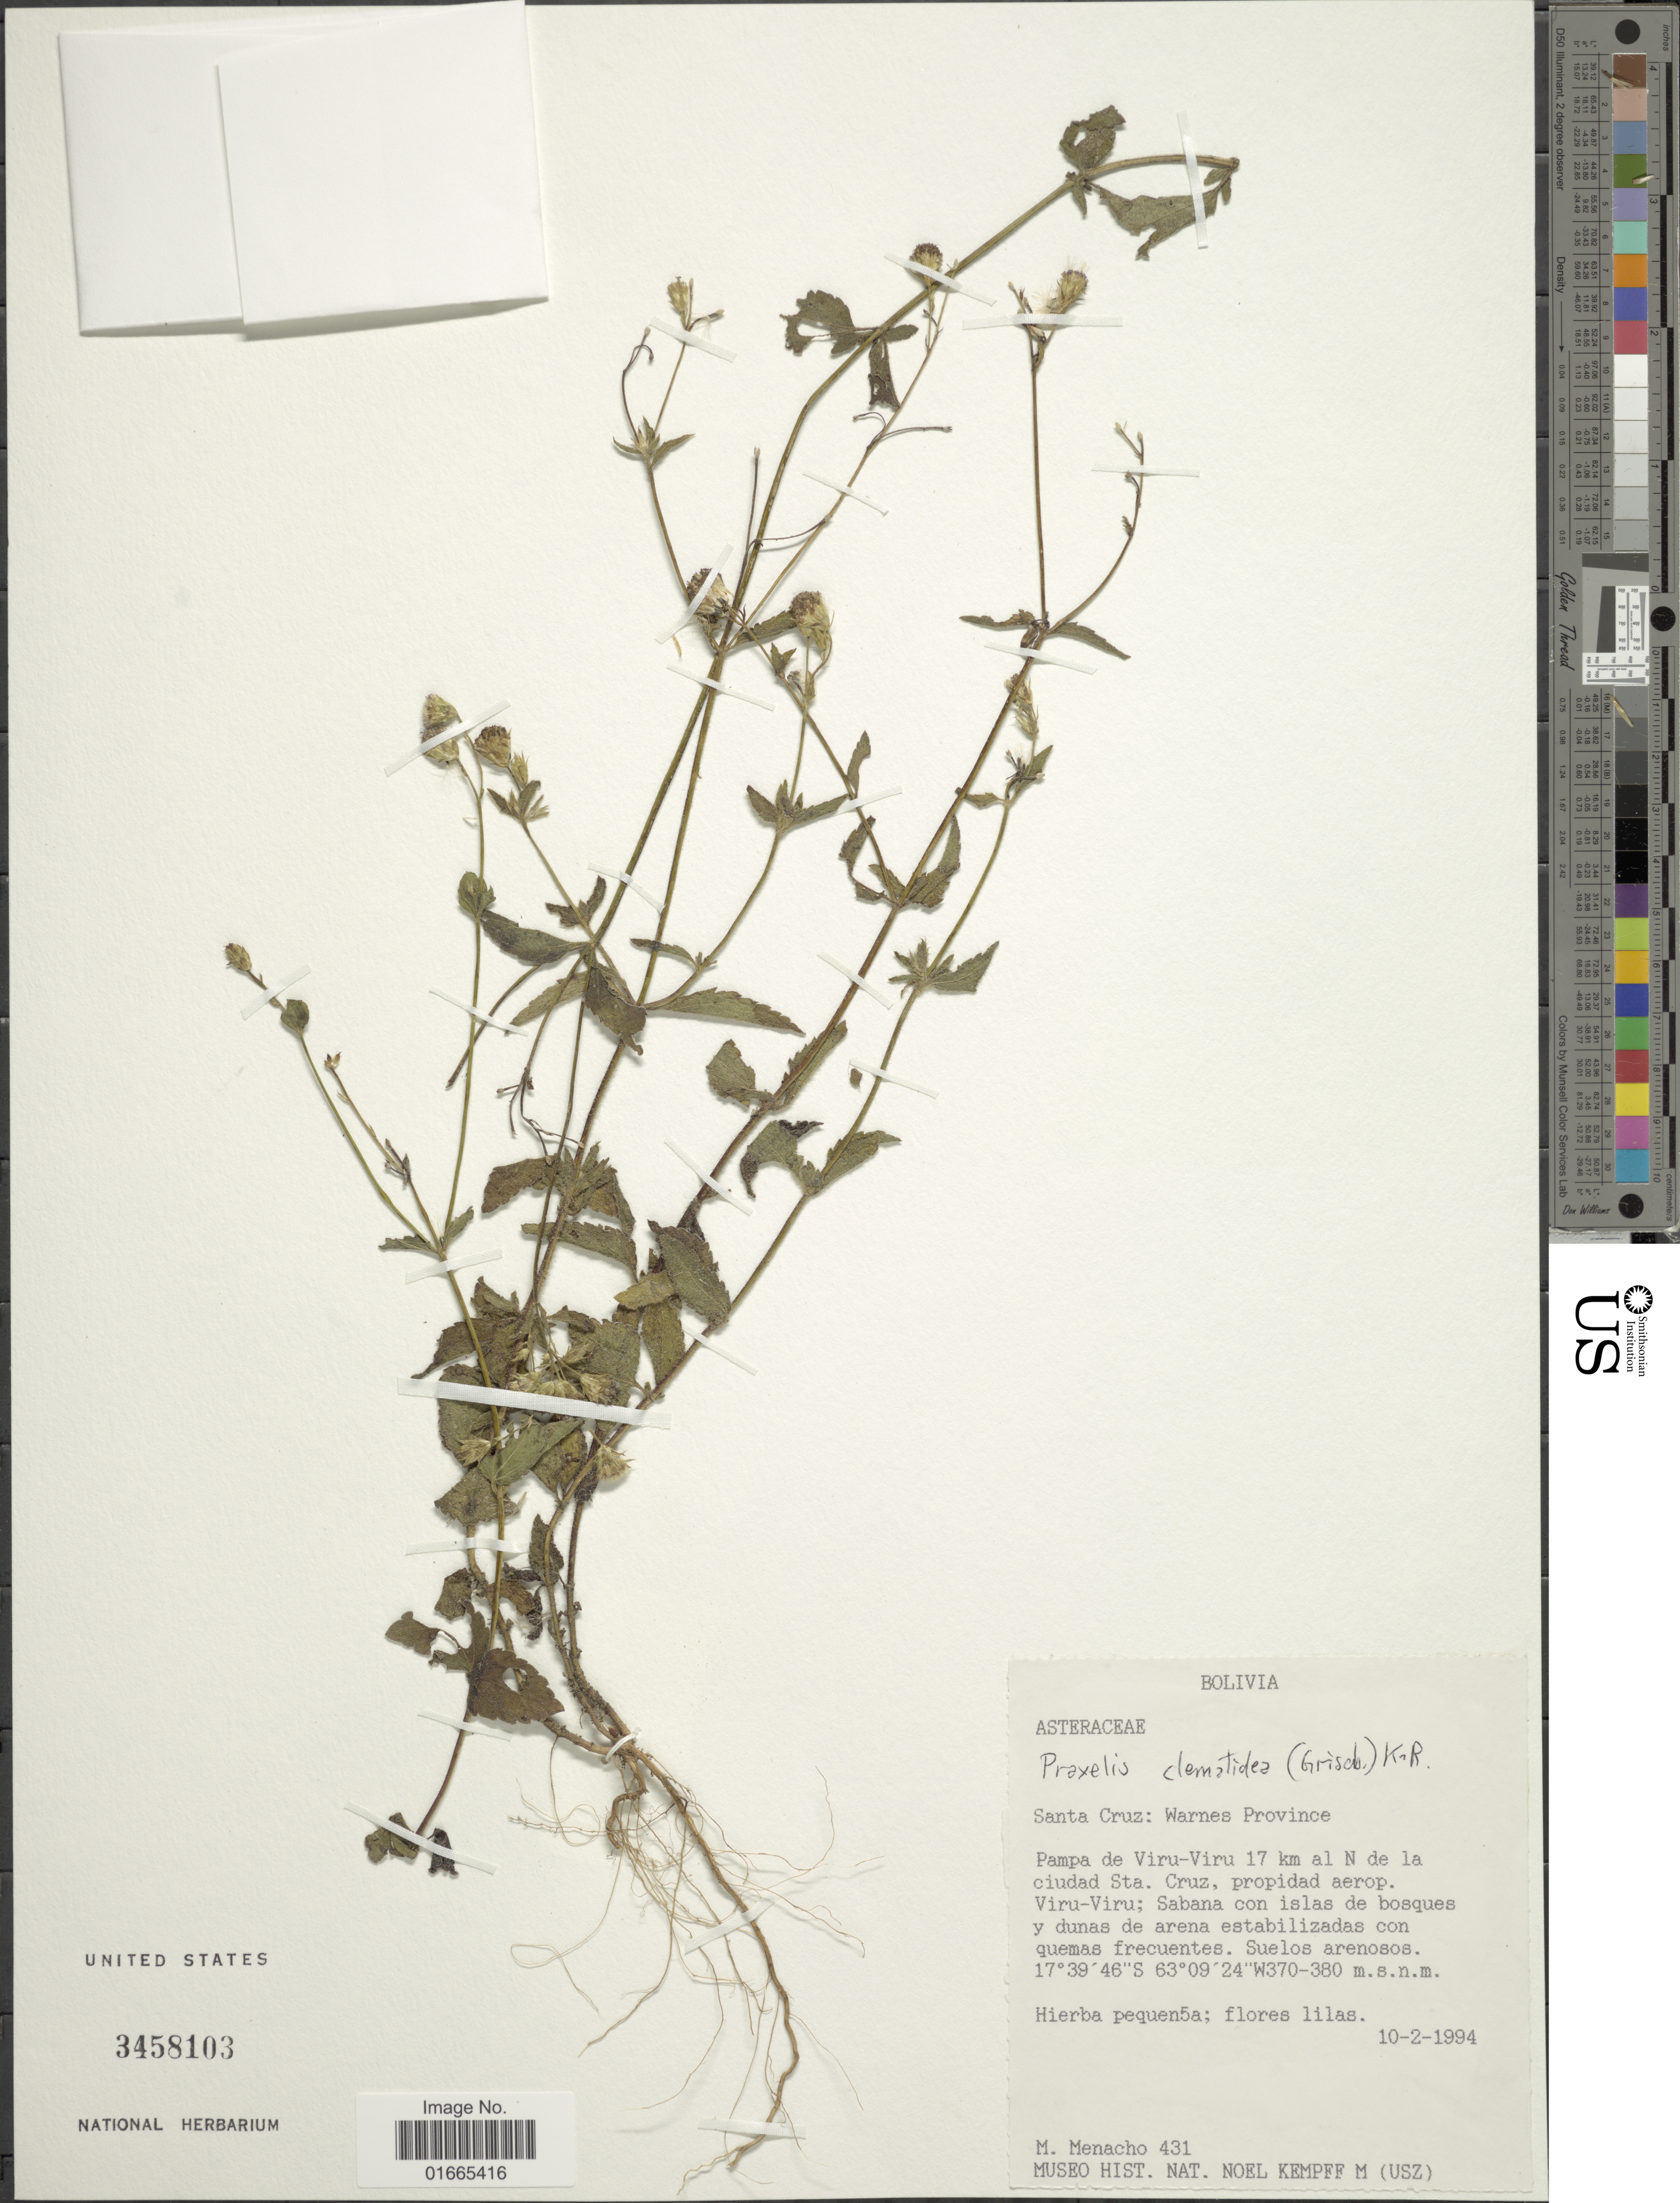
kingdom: Plantae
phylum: Tracheophyta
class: Magnoliopsida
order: Asterales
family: Asteraceae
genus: Praxelis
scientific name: Praxelis clematidea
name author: (Griseb.) R.M. King & H. Rob.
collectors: M. Menacho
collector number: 431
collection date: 1994-02-10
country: Bolivia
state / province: Santa Cruz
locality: Santa Cruz: Waner Province, Pampa de Viru-Viru 17 km al N de la cuidad Sta. Cruz, propidad aerop. Viru-Viru.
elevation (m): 370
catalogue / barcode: US 3458103